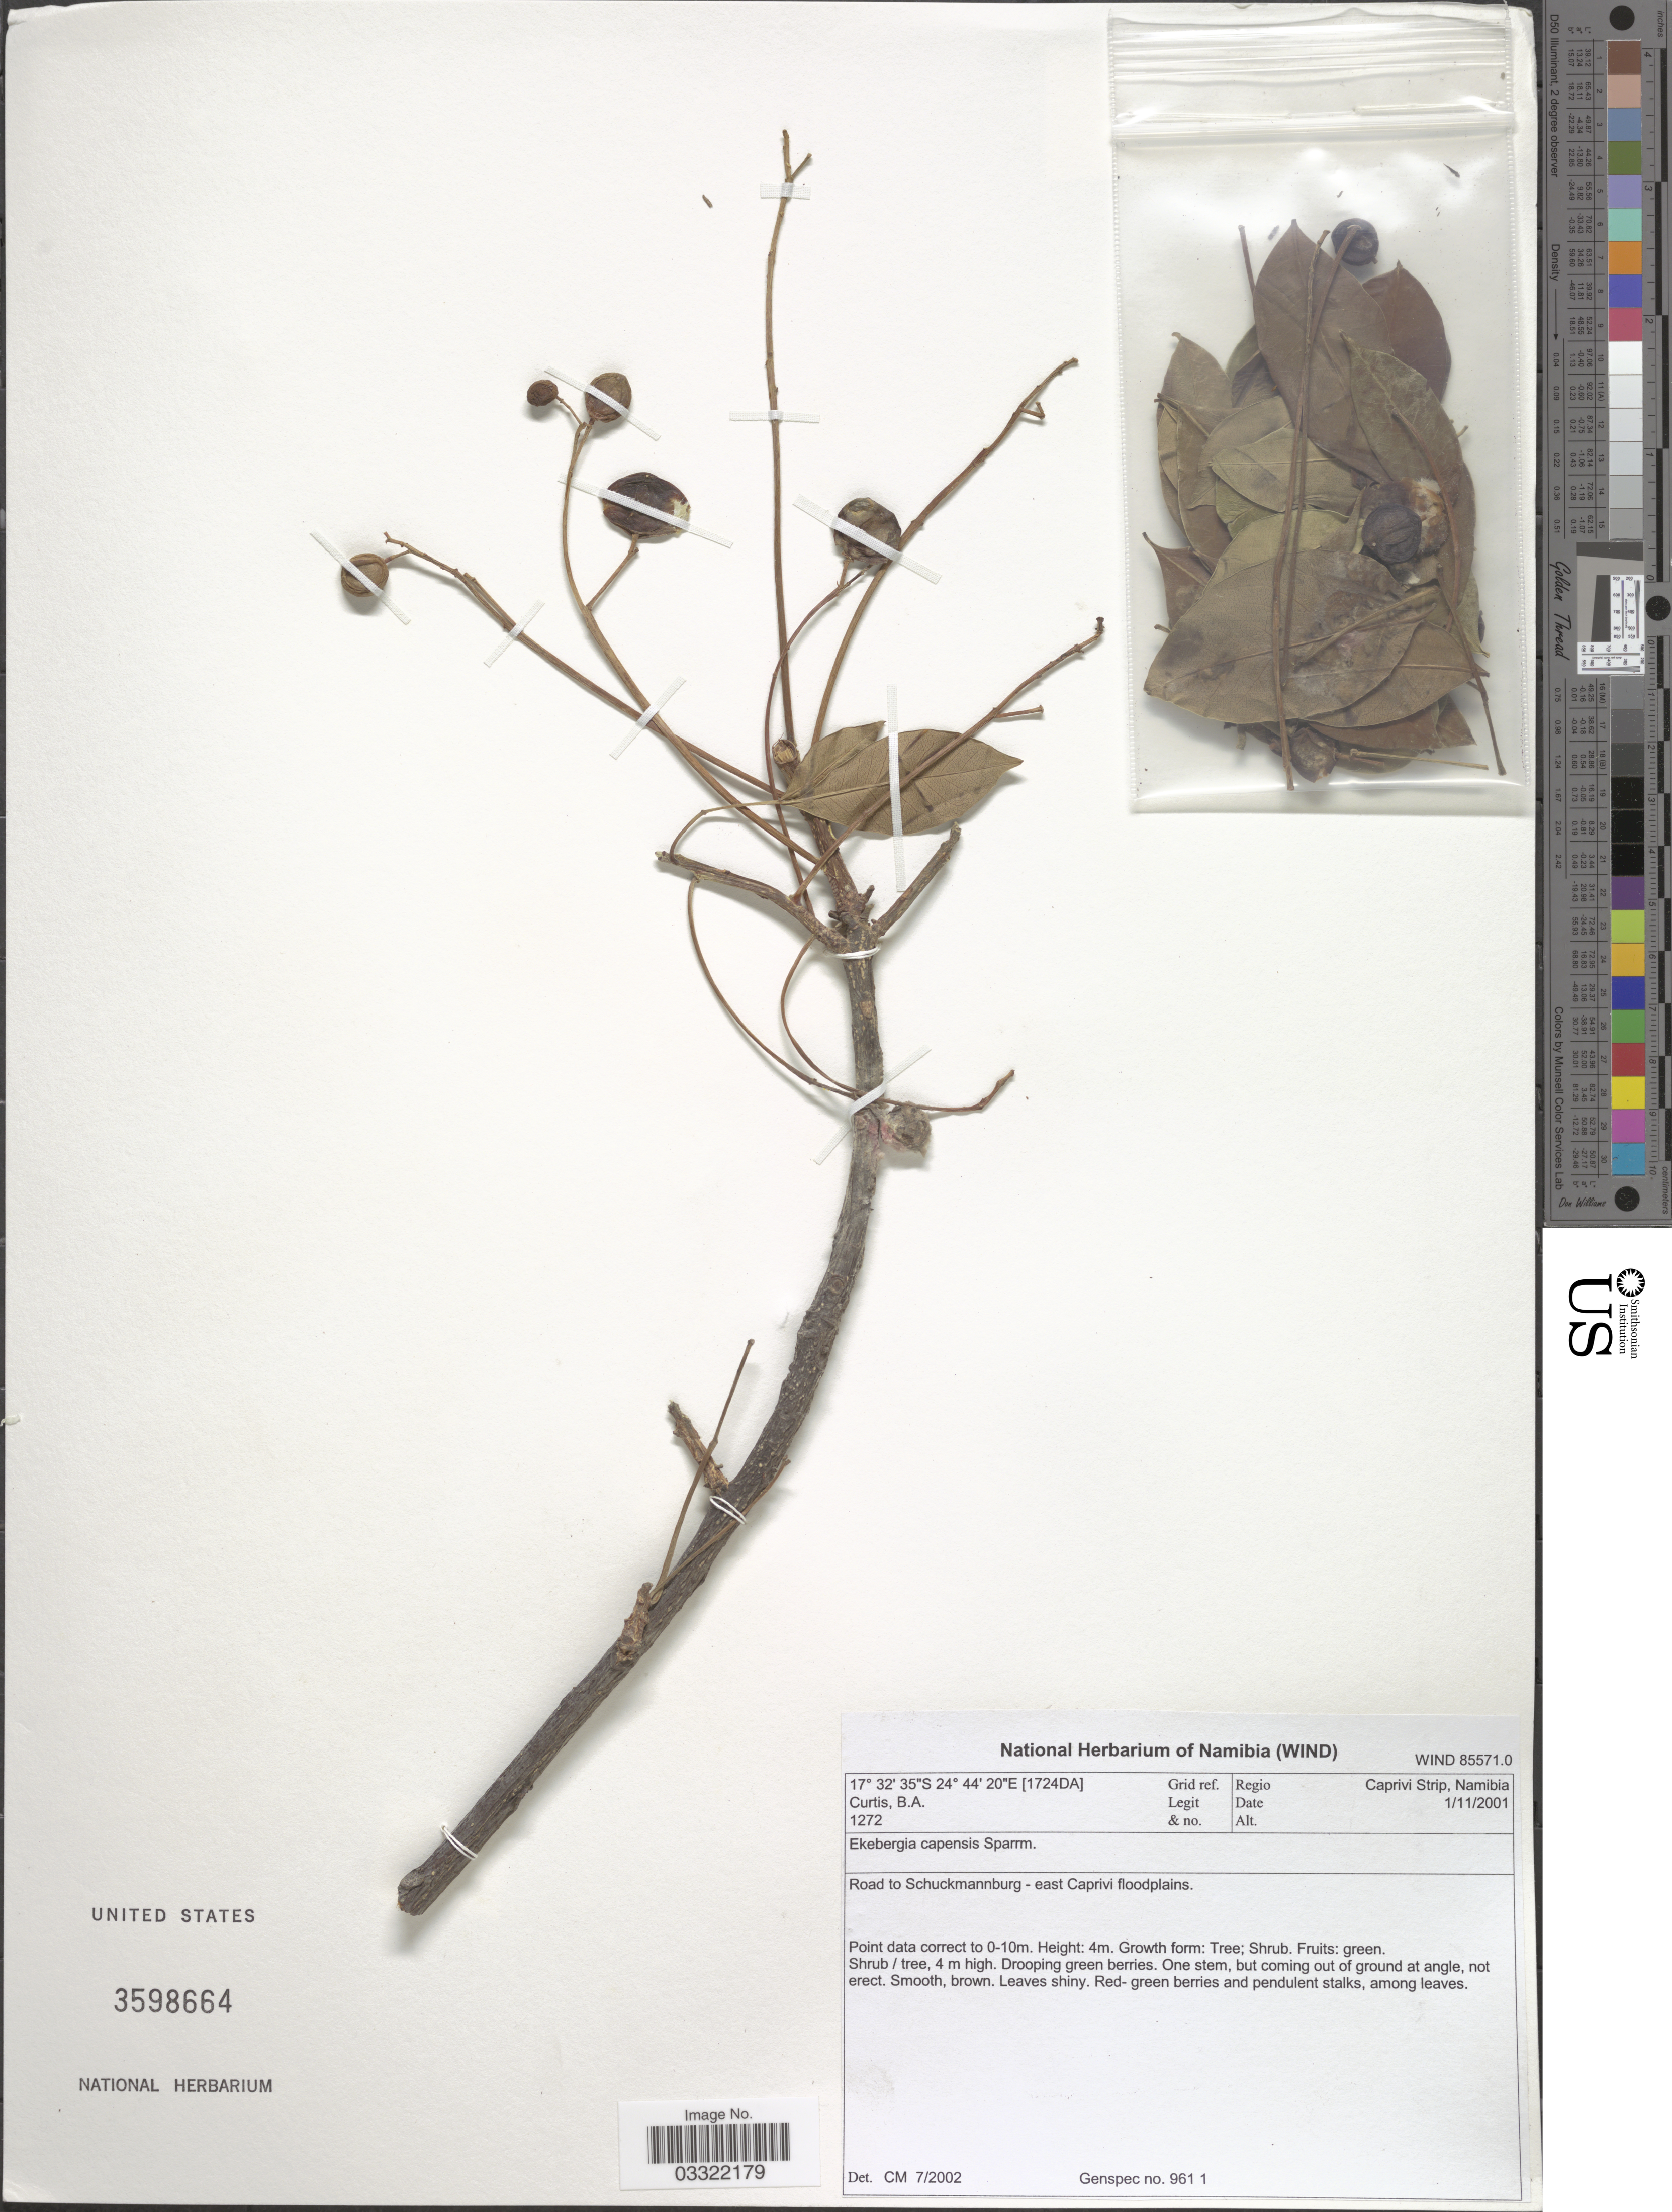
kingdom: Plantae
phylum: Tracheophyta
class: Magnoliopsida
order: Sapindales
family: Meliaceae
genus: Ekebergia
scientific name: Ekebergia capensis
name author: Sparrm.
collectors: B. A. Curtis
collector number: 1272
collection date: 2001-11-01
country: Namibia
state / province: Caprivi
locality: Regio Caprivi Strip, Namibia. Grid ref. [1724DA]. Road to Schuckmannburg - east Caprivi floodplains.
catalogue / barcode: US 3598664